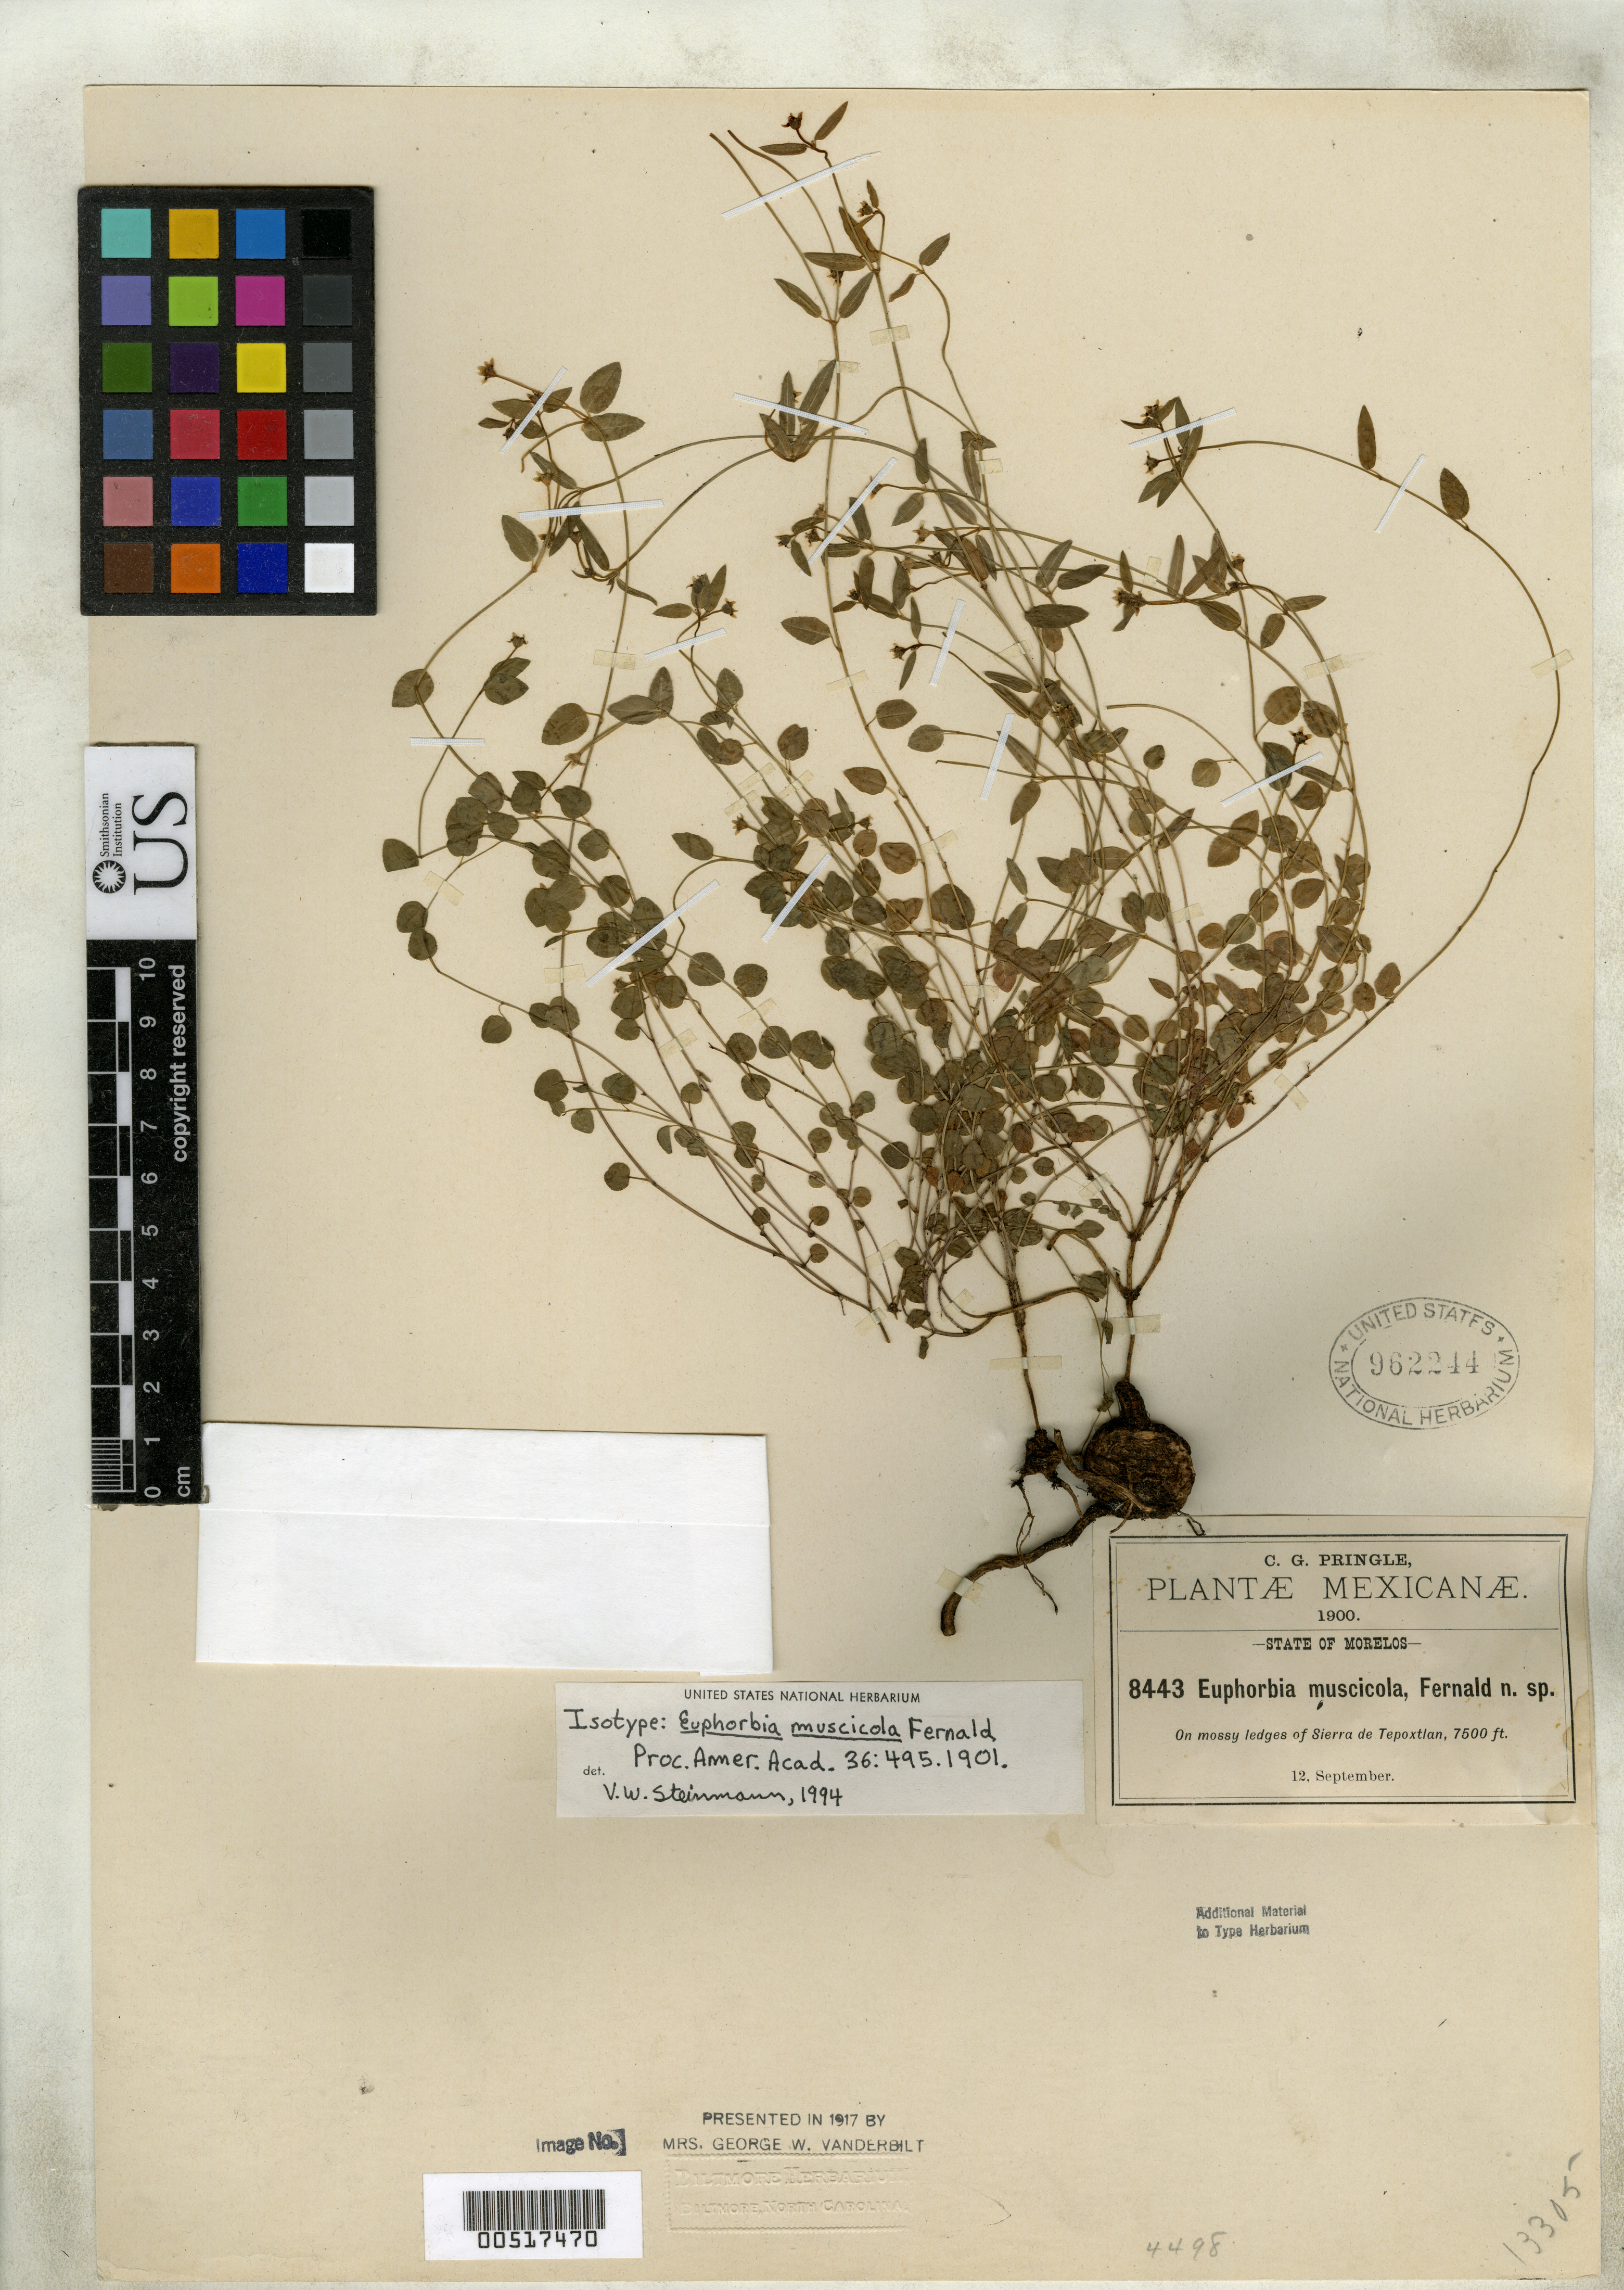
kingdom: Plantae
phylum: Tracheophyta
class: Magnoliopsida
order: Malpighiales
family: Euphorbiaceae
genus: Euphorbia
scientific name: Euphorbia muscicola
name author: Fernald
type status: Isotype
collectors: C. G. Pringle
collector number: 8443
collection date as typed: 12 Sep 1900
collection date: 1900-09-12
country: Mexico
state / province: Morelos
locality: On mossy ledges of Sierra de Tepoxtlan.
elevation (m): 2286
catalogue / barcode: US 962244